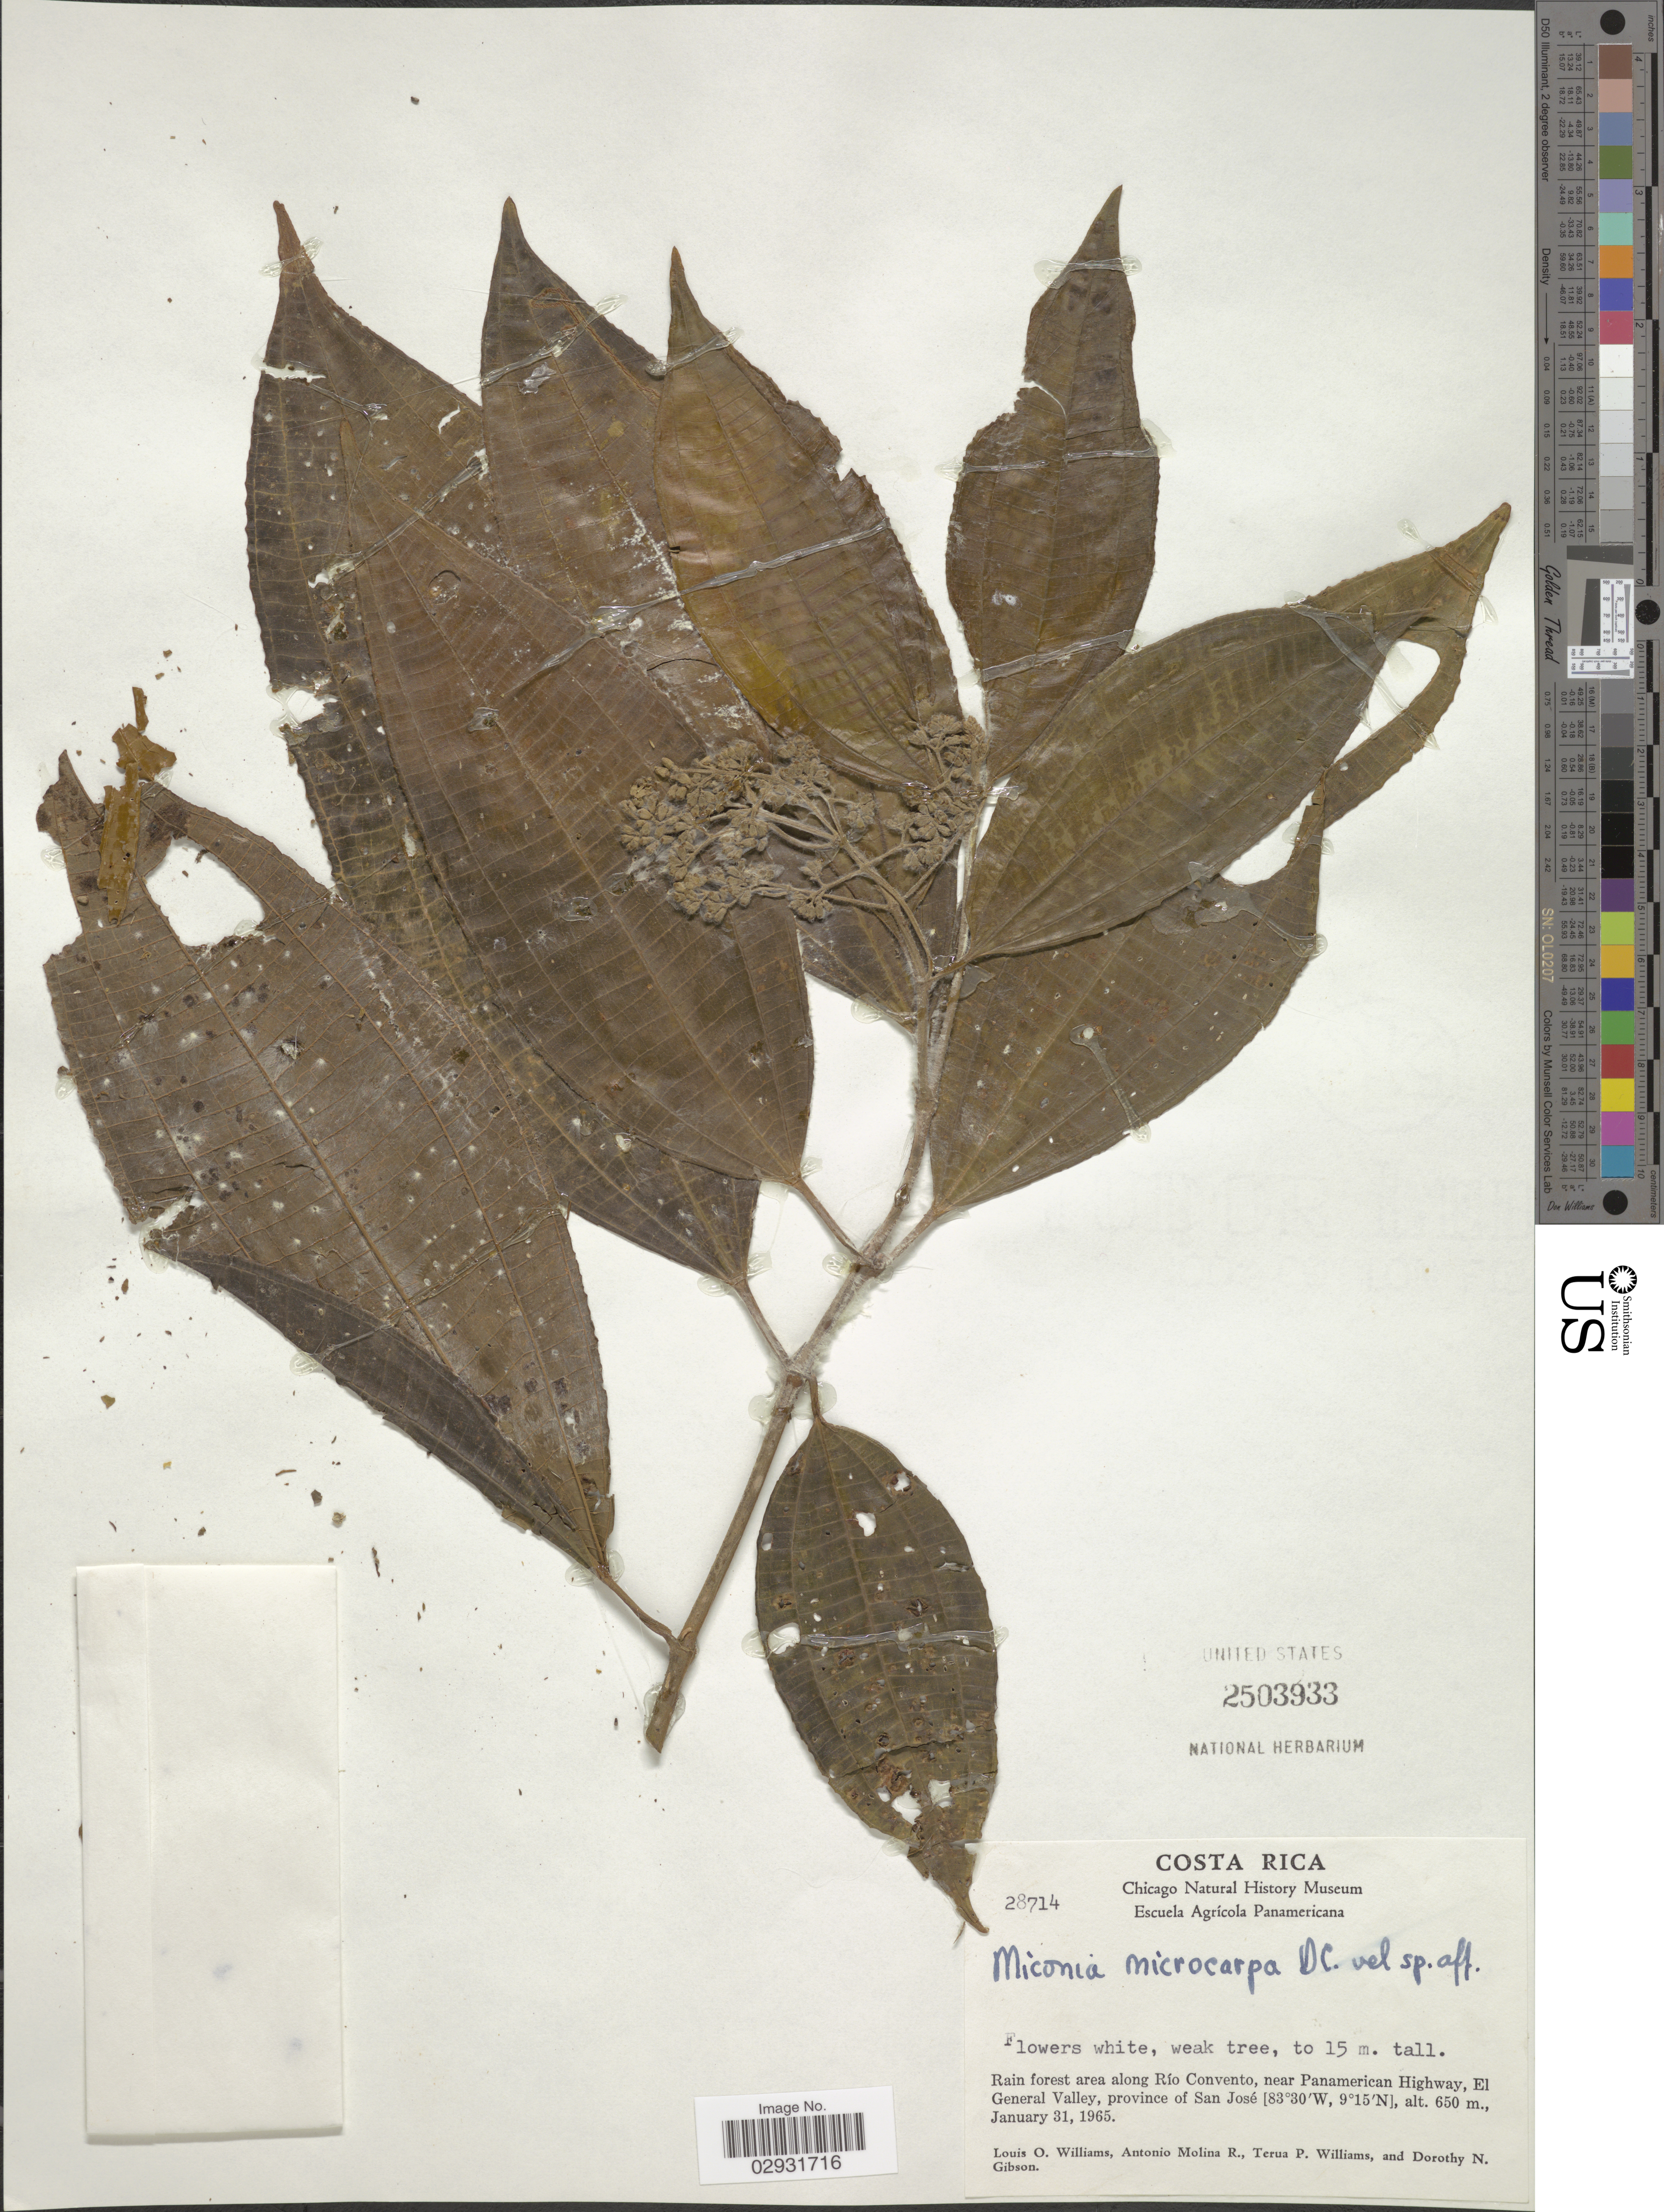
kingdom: Plantae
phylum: Tracheophyta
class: Magnoliopsida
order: Myrtales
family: Melastomataceae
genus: Miconia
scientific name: Miconia affinis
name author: DC.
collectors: L. O. Williams, A. Molina R., T. Williams & D. N. Gibson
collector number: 28714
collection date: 1965-01-31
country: Costa Rica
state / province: San José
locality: Rain forest area along Río Convento, near Panamerican Highway, El General Valley, province of San José.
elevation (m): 650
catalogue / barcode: US 2503933